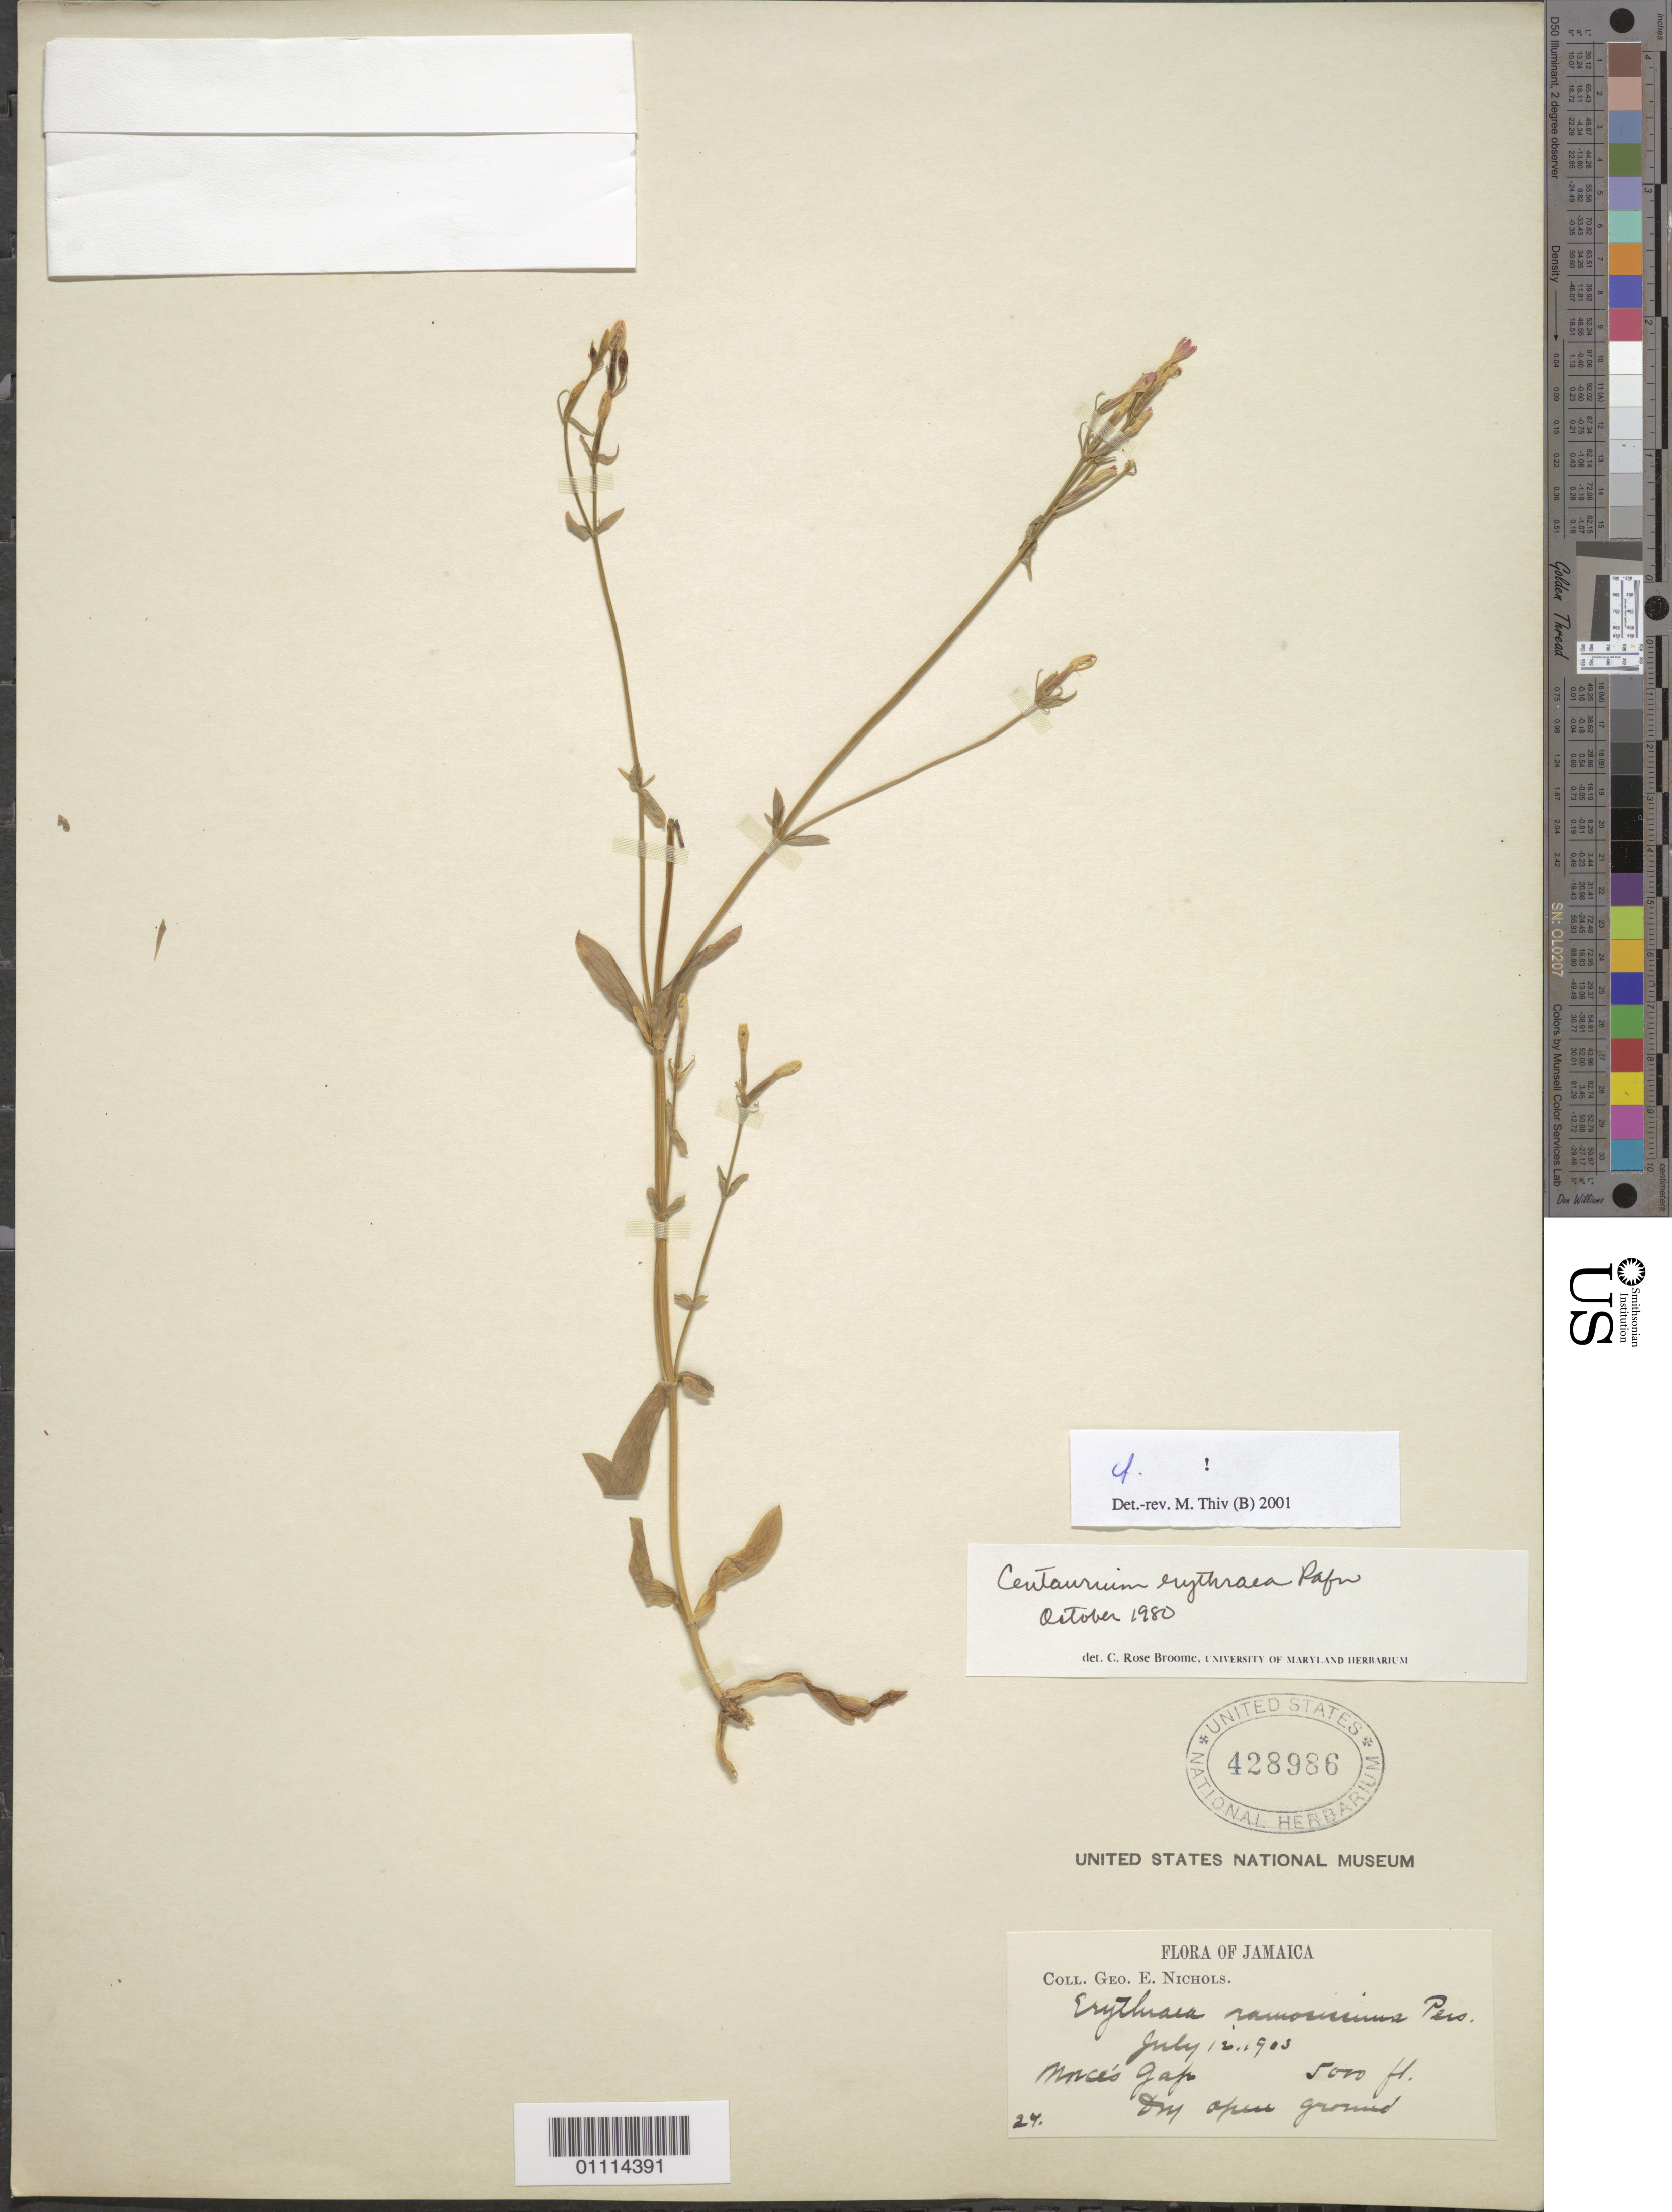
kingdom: Plantae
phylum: Tracheophyta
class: Magnoliopsida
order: Gentianales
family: Gentianaceae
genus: Centaurium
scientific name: Centaurium erythraea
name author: Rafn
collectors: G. E. Nichols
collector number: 24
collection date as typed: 12 Jul 1903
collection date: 1903-07-12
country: Jamaica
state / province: Portland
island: Jamaica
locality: Morce's Gap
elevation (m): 1524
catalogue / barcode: US 428986